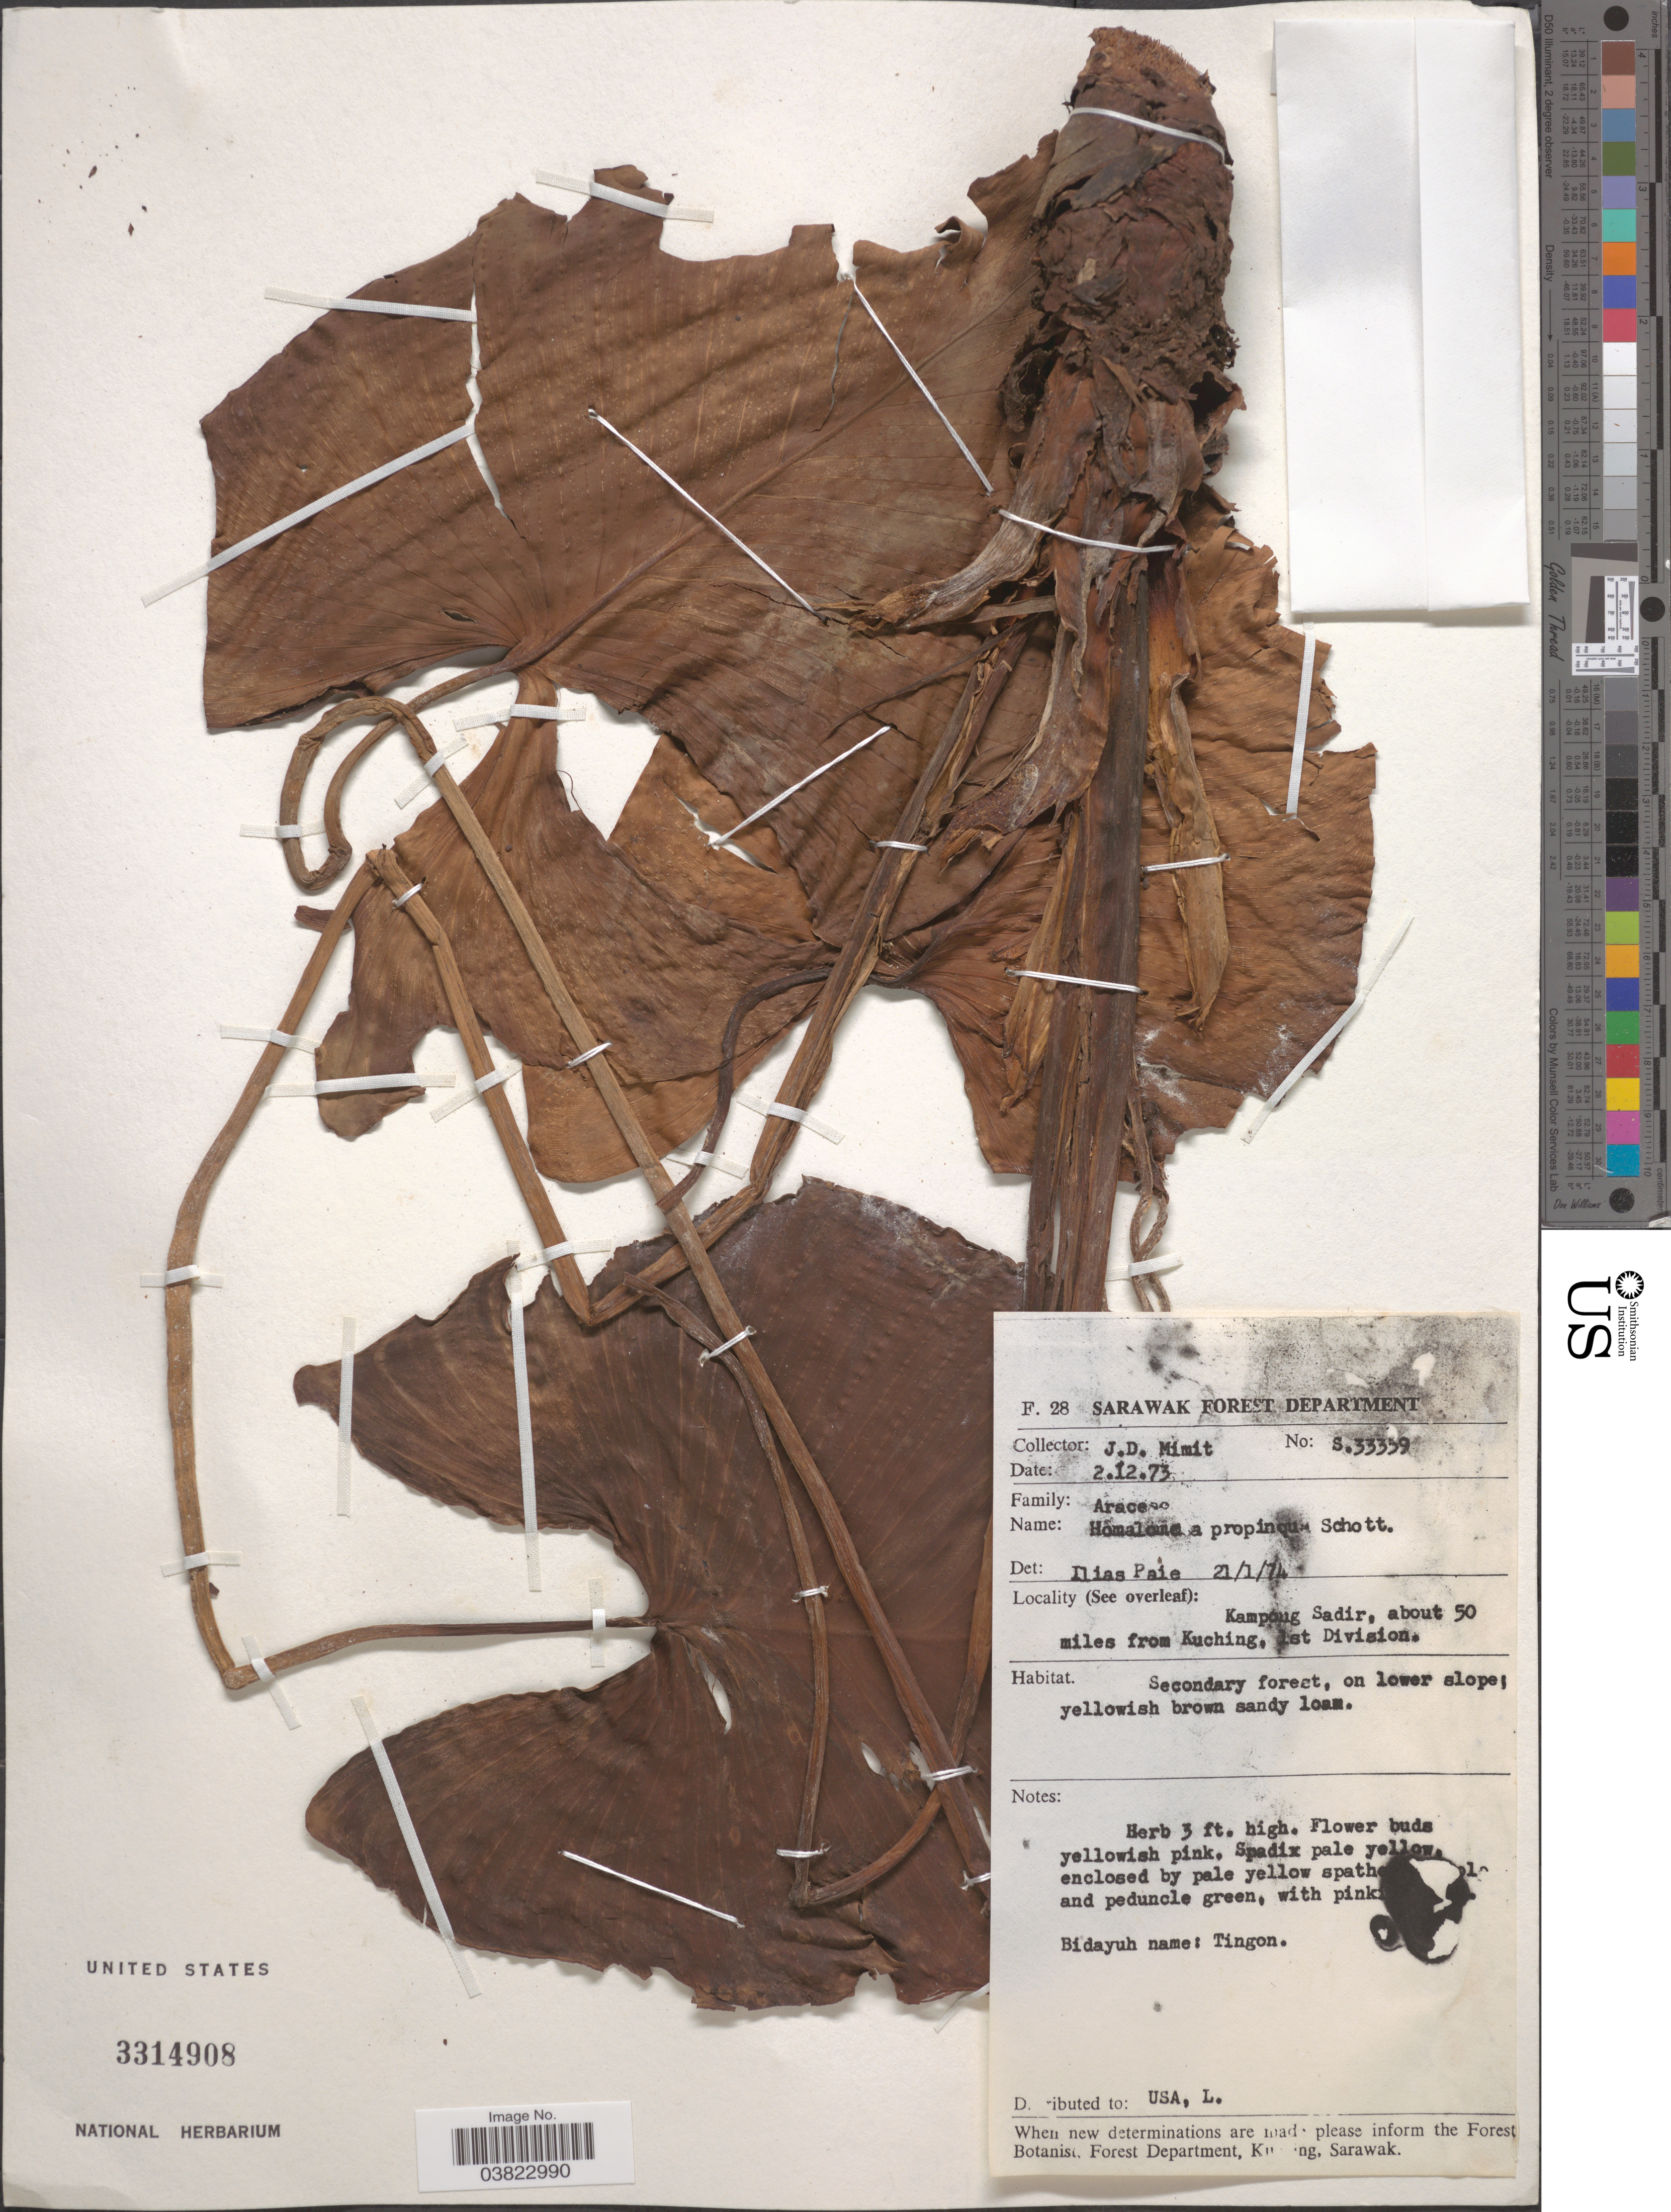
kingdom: Plantae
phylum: Tracheophyta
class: Liliopsida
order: Alismatales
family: Araceae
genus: Homalomena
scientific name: Homalomena propinqua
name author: Schott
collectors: J. Mimit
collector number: S.33359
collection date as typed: Transcribed d/m/y: 2/12/73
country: Malaysia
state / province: Sarawak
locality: Kampong Sadir, about 50 miles from Kuching, 1st Division.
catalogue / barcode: US 3314908